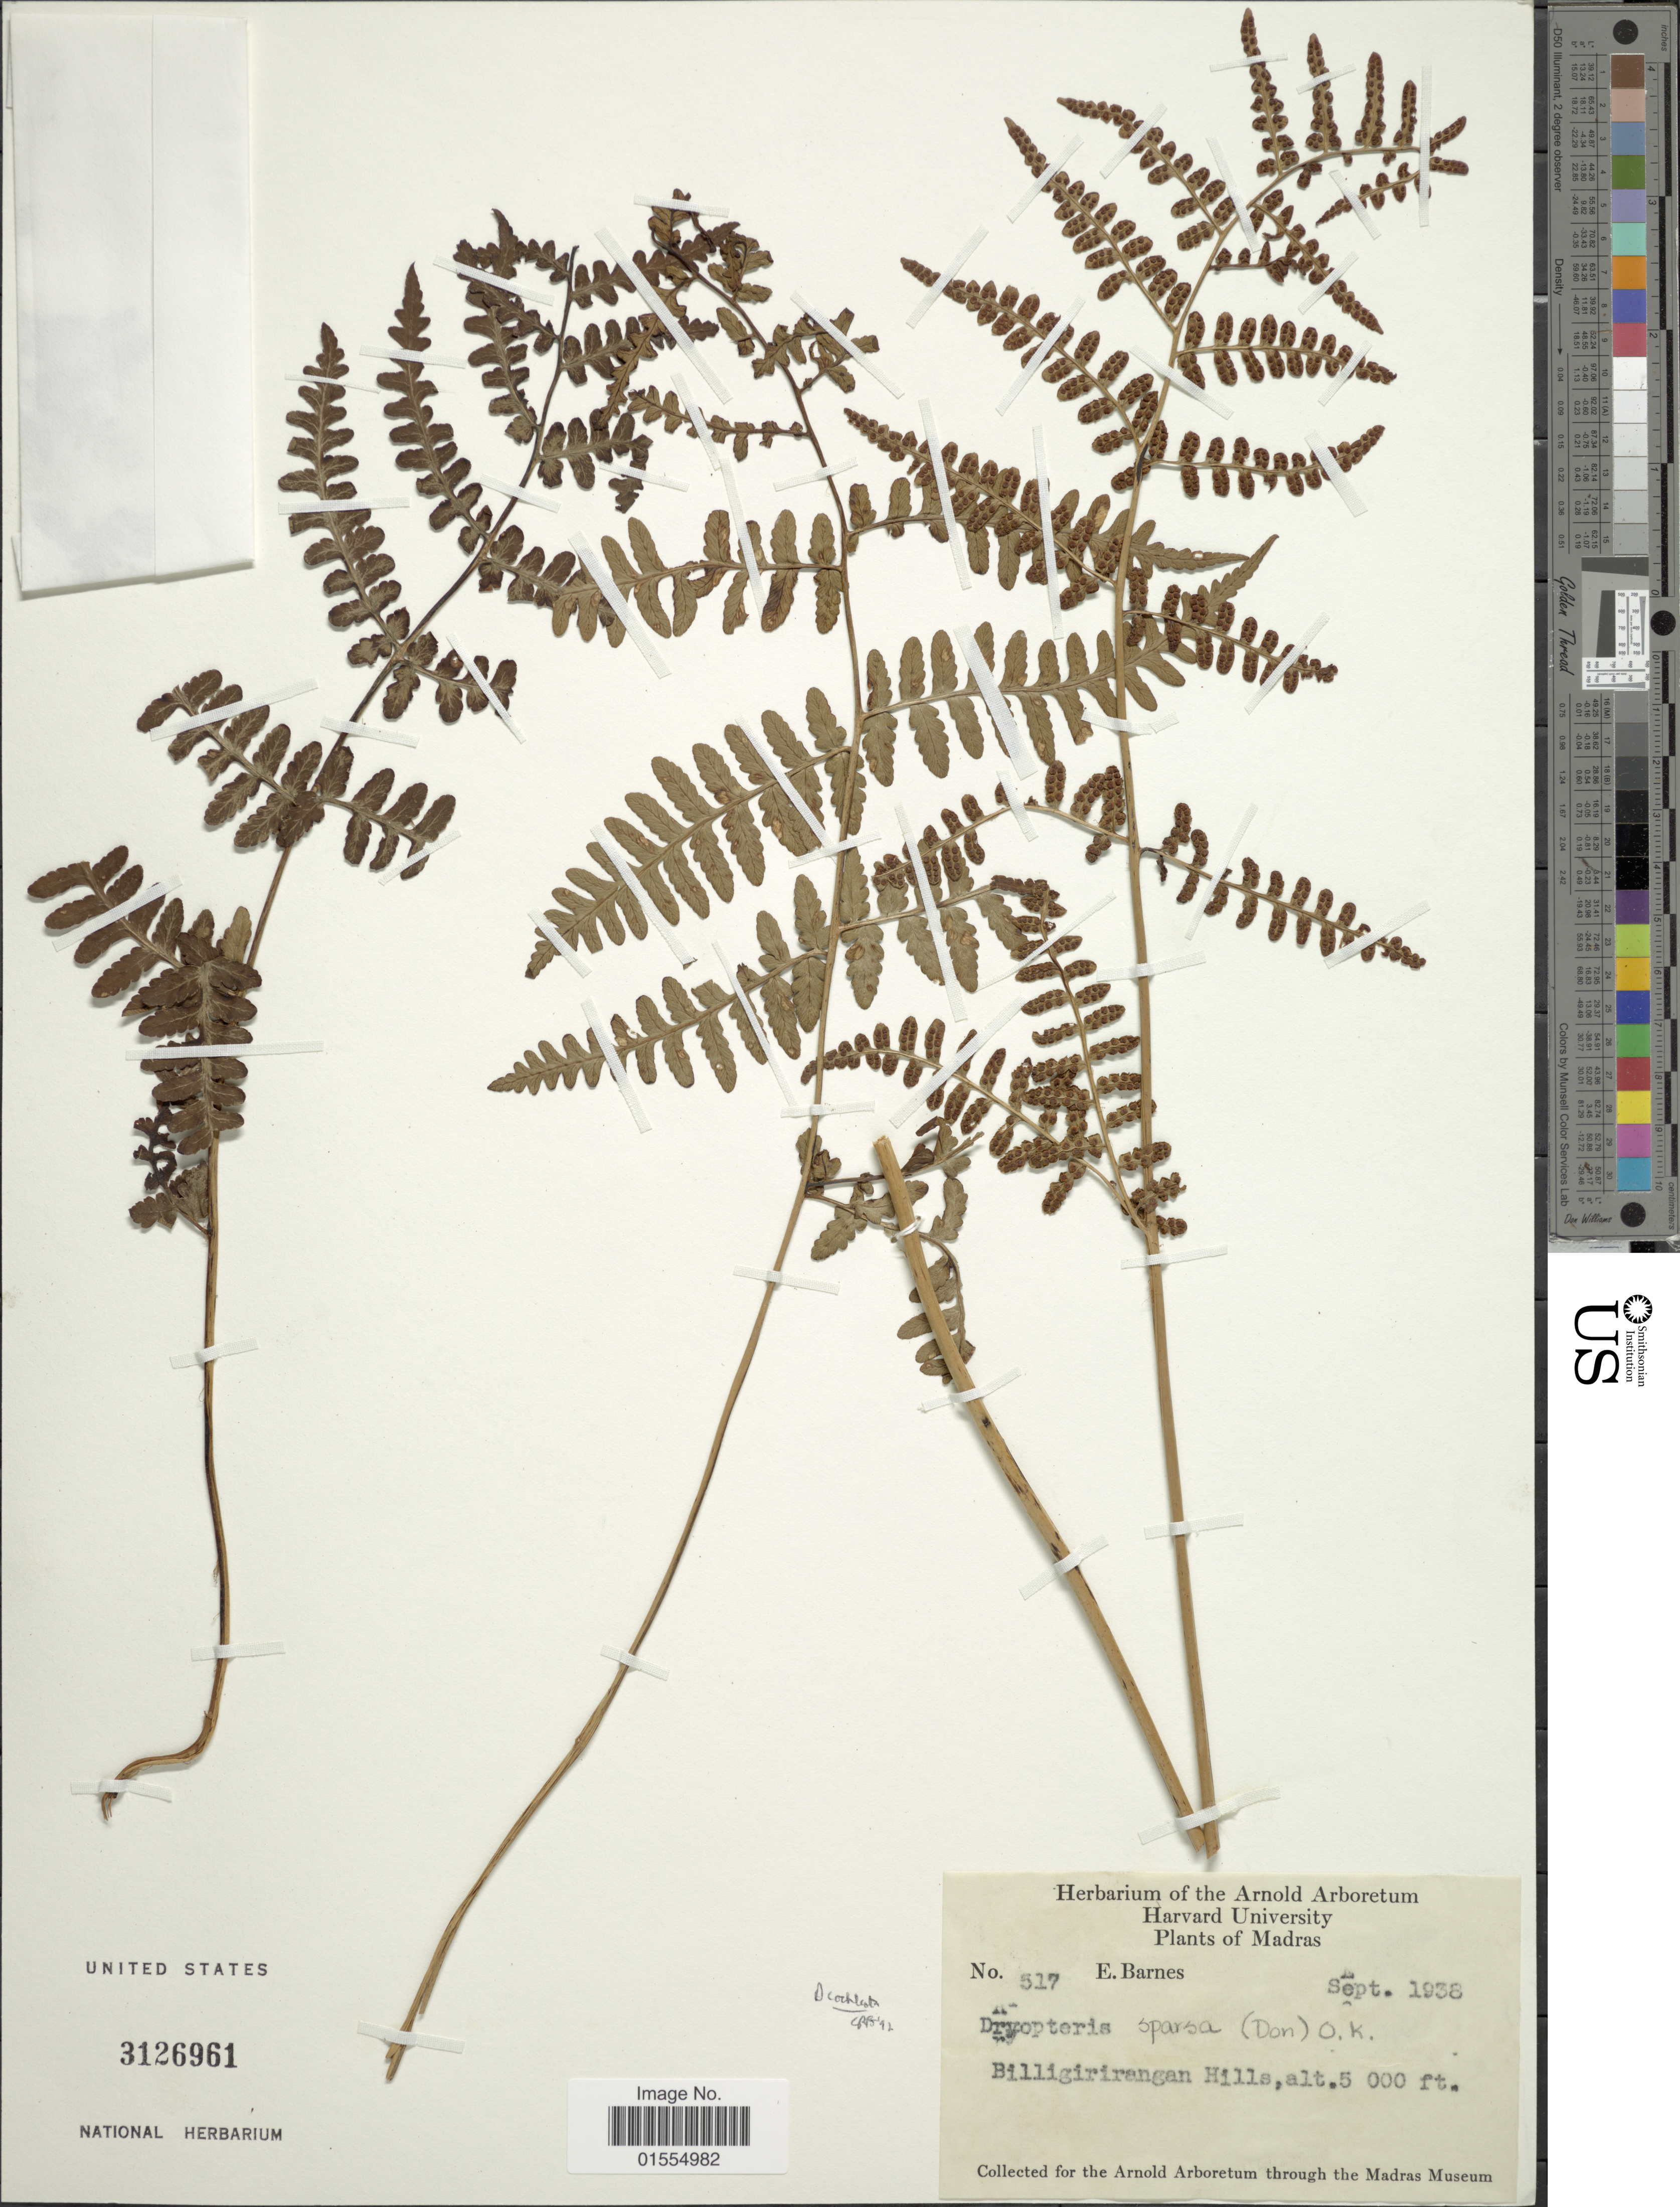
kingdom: Plantae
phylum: Tracheophyta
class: Polypodiopsida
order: Polypodiales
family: Dryopteridaceae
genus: Dryopteris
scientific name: Dryopteris sparsa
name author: (D. Don) Kuntze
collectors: E. Barnes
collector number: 517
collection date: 1938-09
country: India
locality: Madras, Billigirirangan Hills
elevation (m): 1524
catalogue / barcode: US 3126961